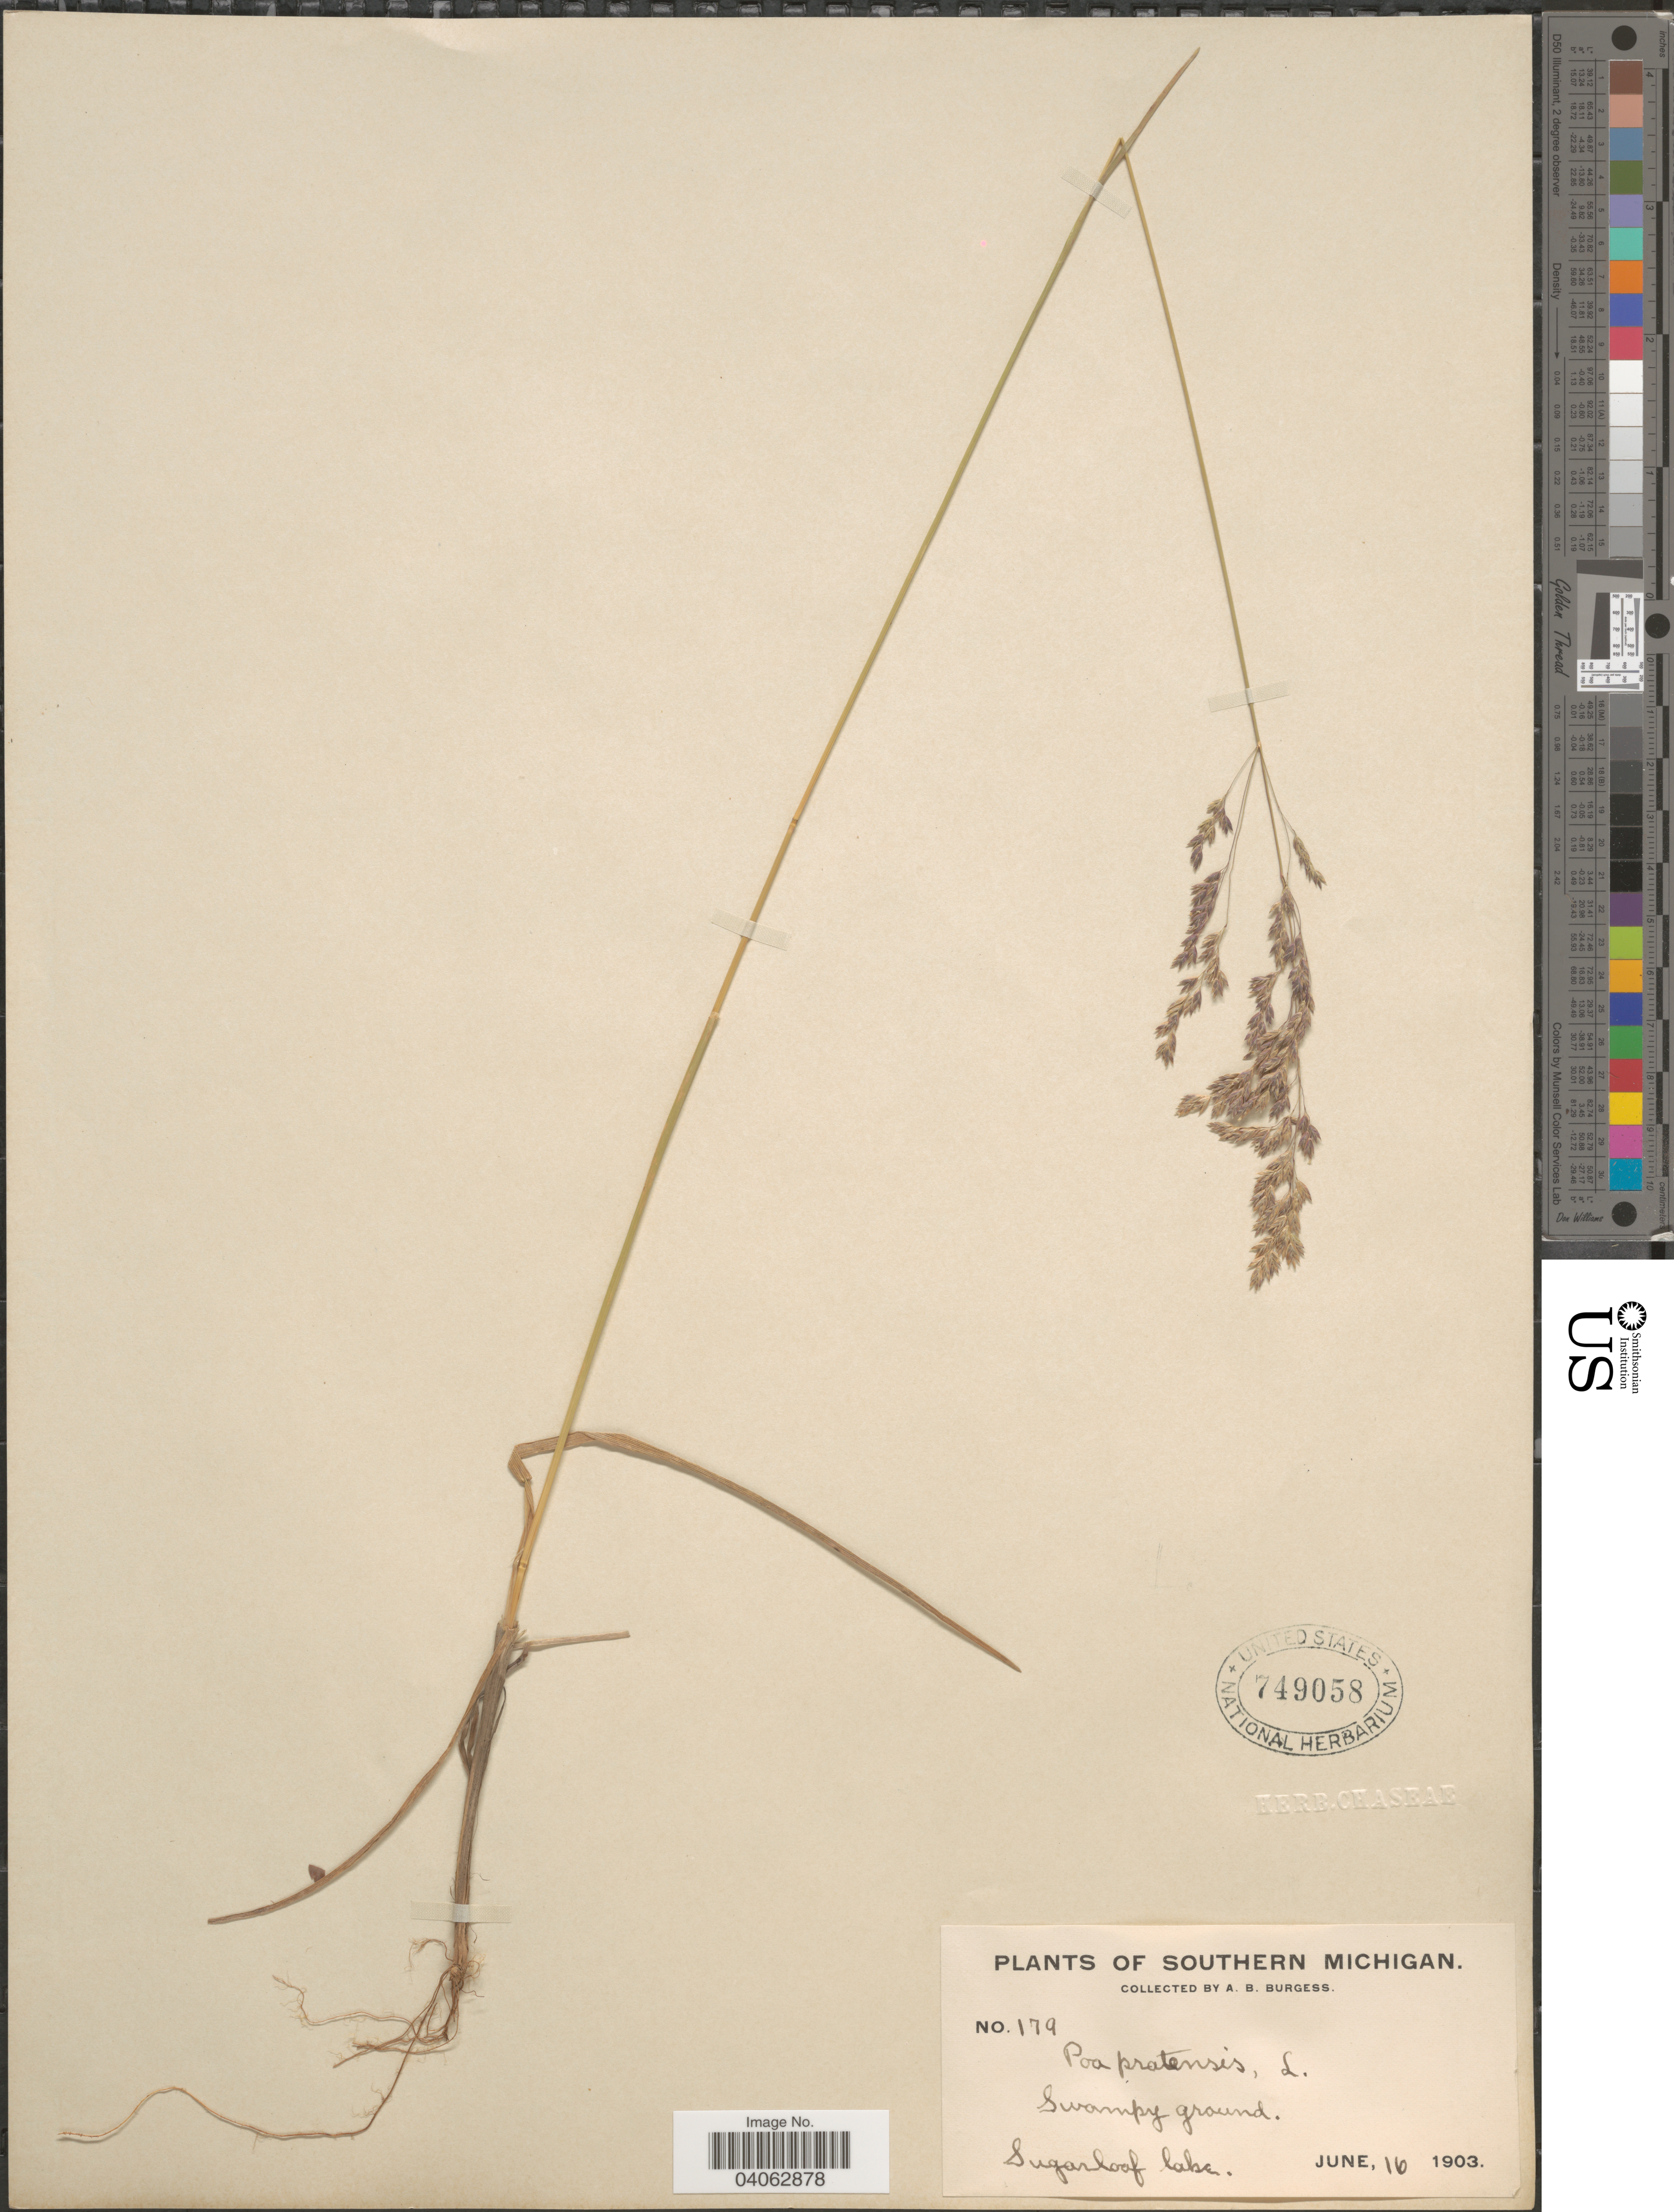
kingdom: Plantae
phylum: Tracheophyta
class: Liliopsida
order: Poales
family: Poaceae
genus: Poa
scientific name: Poa pratensis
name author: L.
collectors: A. Burgess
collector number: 179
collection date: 1903-06-16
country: United States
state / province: Michigan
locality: Southern Michigan. Sugarloaf lake.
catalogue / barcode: US 749058